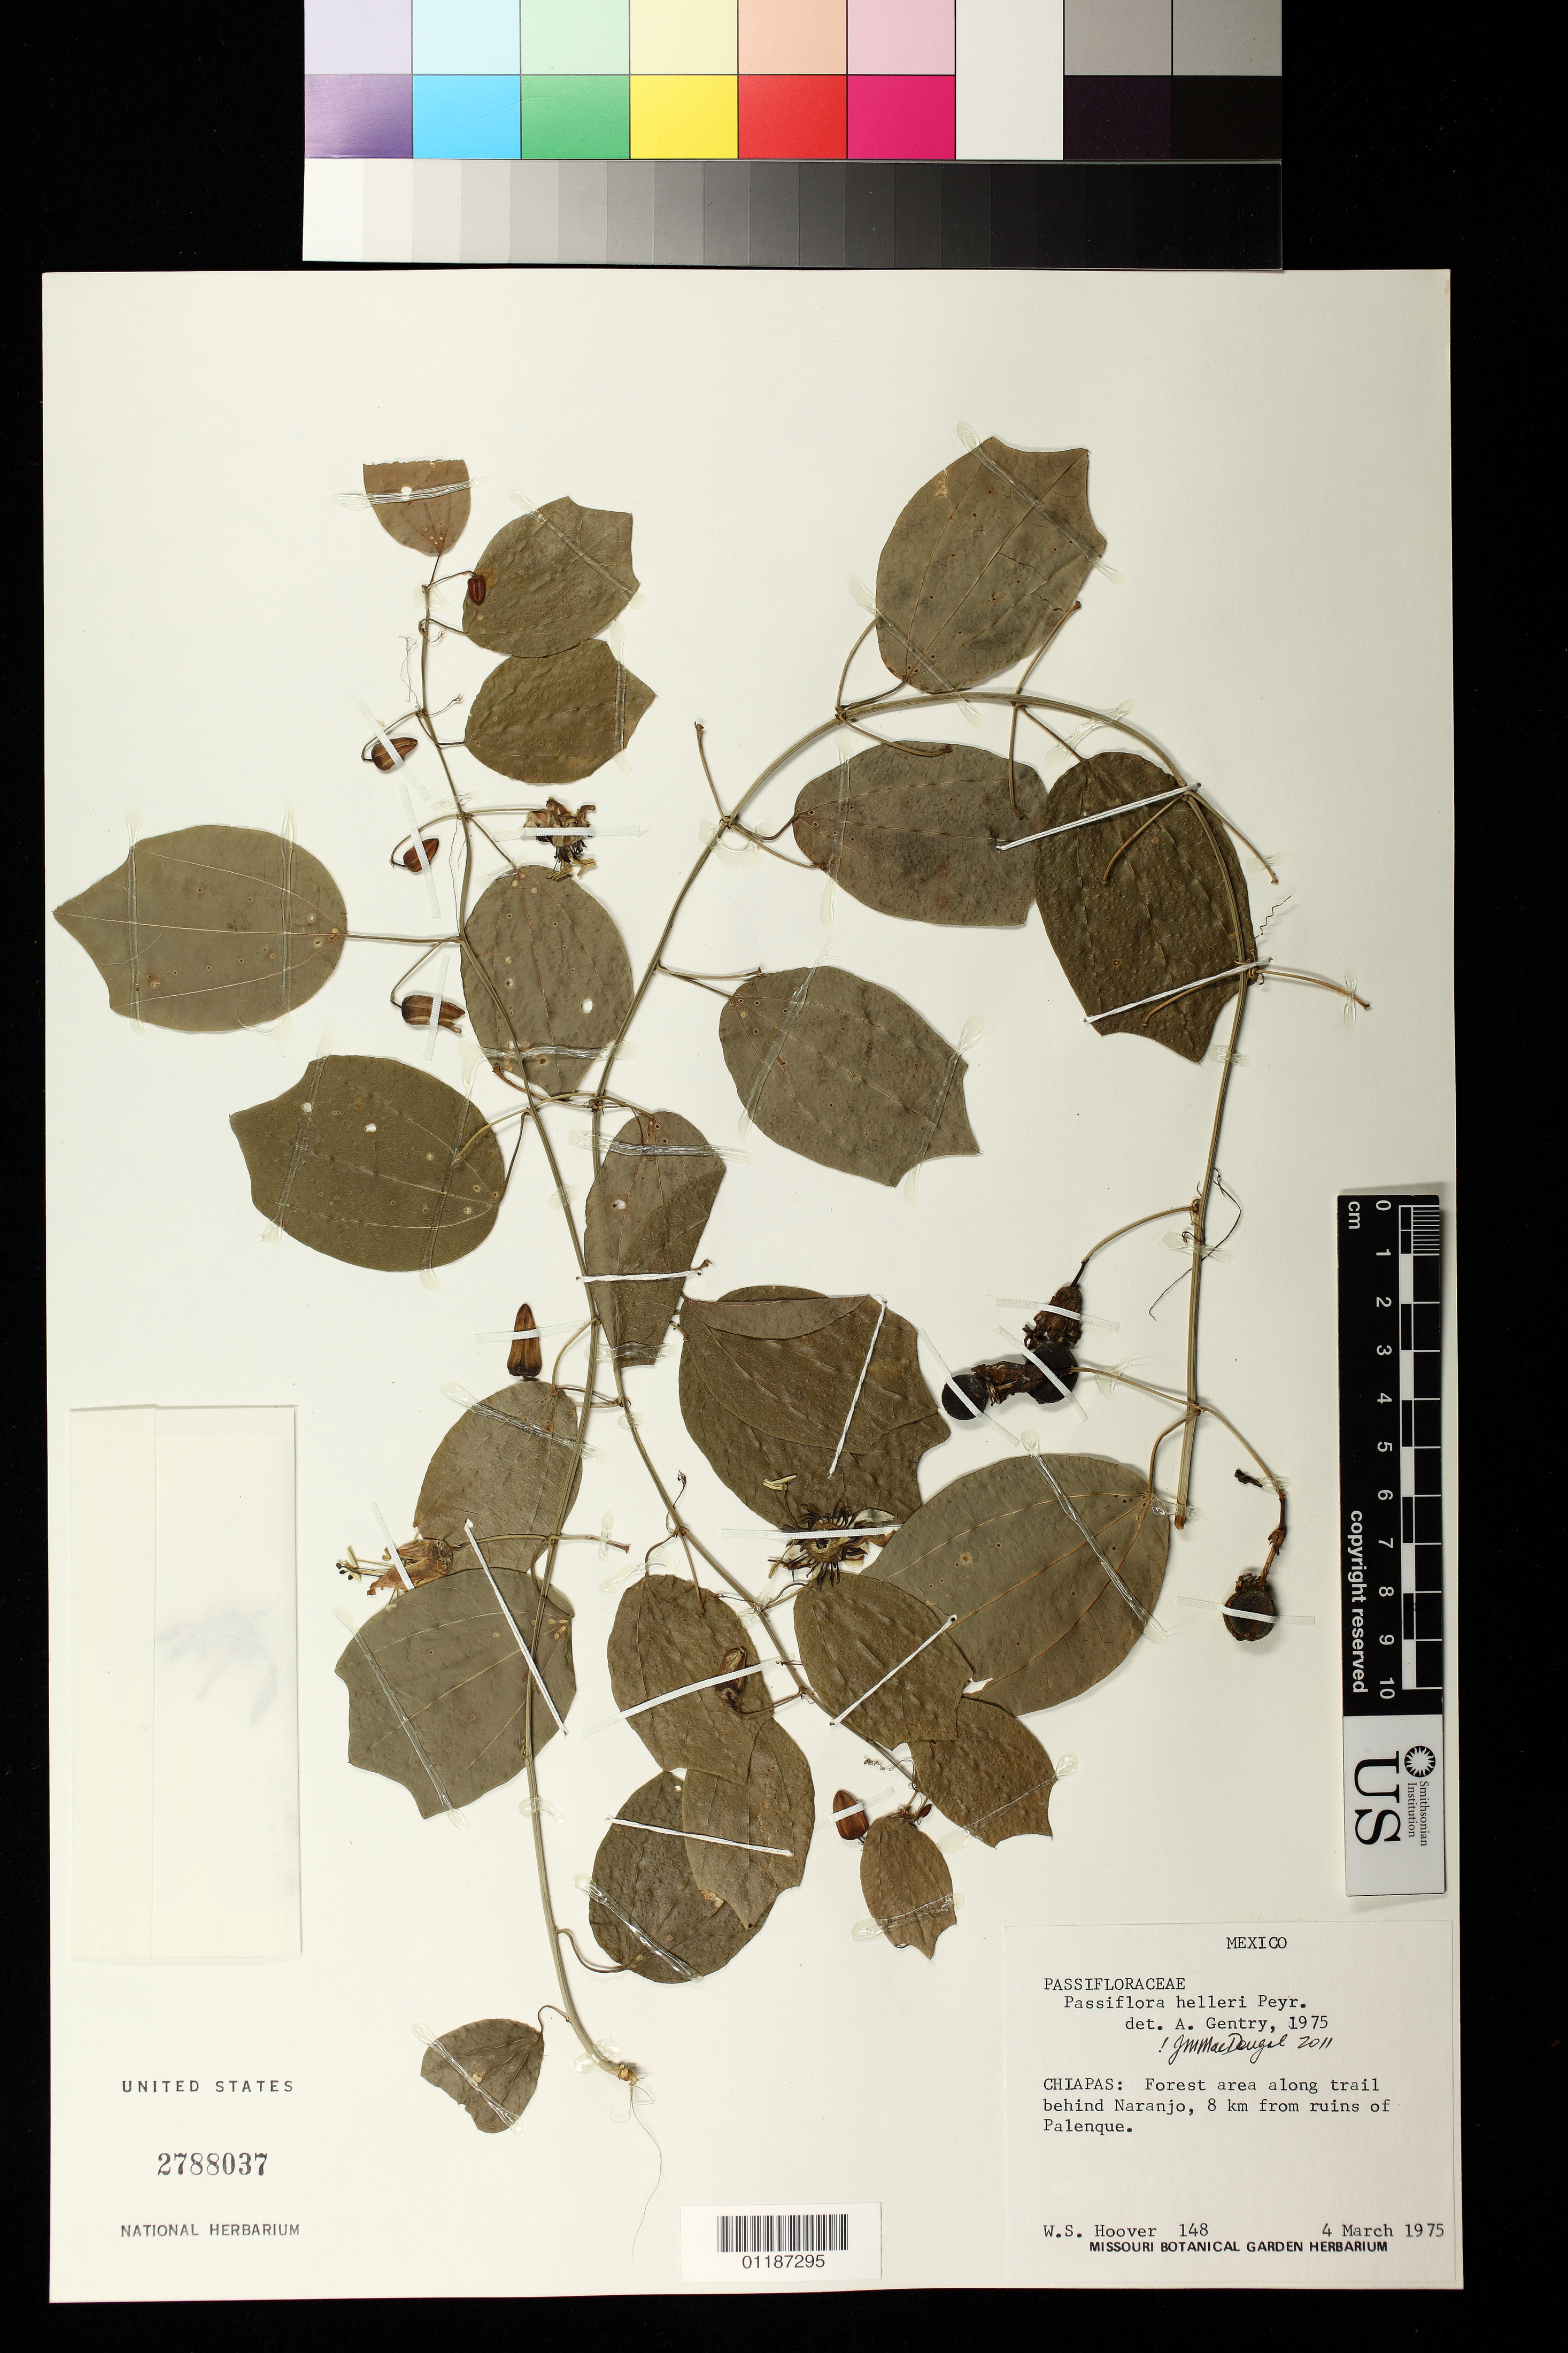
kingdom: Plantae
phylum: Tracheophyta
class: Magnoliopsida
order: Malpighiales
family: Passifloraceae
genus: Passiflora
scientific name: Passiflora helleri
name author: Peyr.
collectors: W. S. Hoover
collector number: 148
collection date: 1975-03-04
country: Mexico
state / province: Chiapas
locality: Forest area along trail behind Naranjo, 8 km from ruins of Palenque.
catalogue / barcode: US 2788037